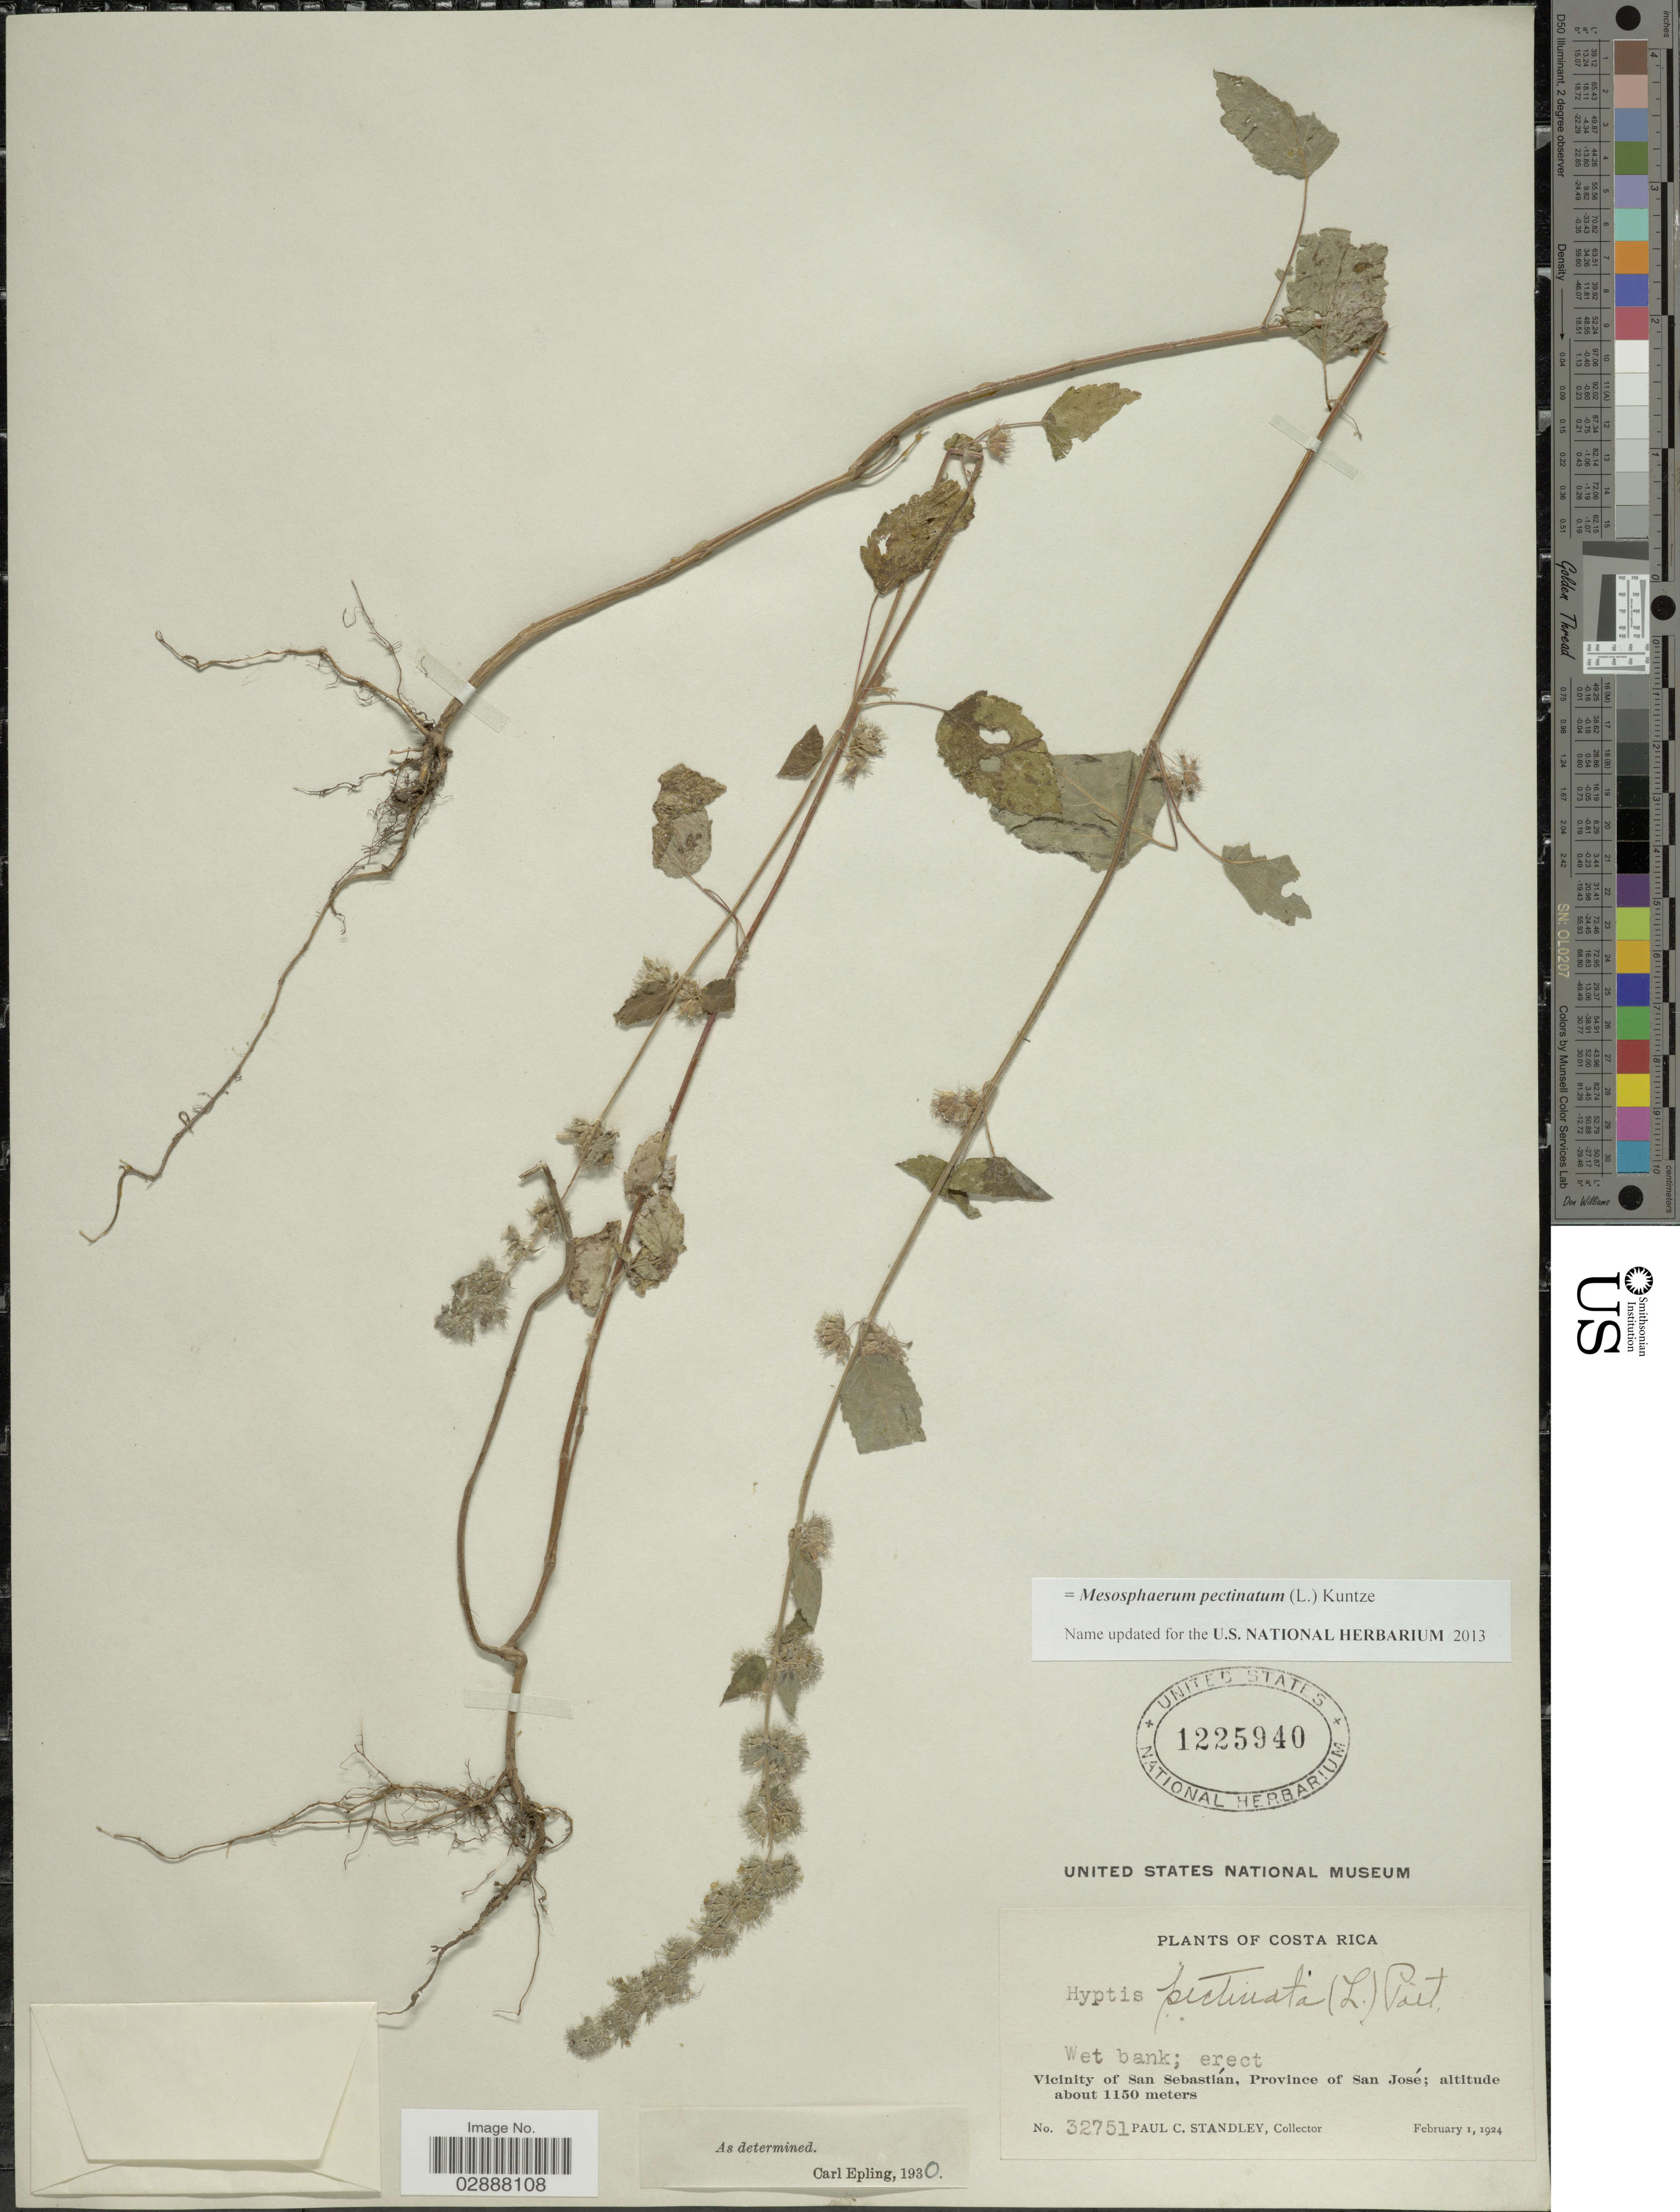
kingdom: Plantae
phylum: Tracheophyta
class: Magnoliopsida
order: Lamiales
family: Lamiaceae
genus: Mesosphaerum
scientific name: Mesosphaerum pectinatum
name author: (L.) Kuntze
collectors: P. C. Standley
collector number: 32751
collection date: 1924-02-01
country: Costa Rica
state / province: San José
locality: Vicinity of San Sebastián.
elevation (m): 1150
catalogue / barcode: US 1225940